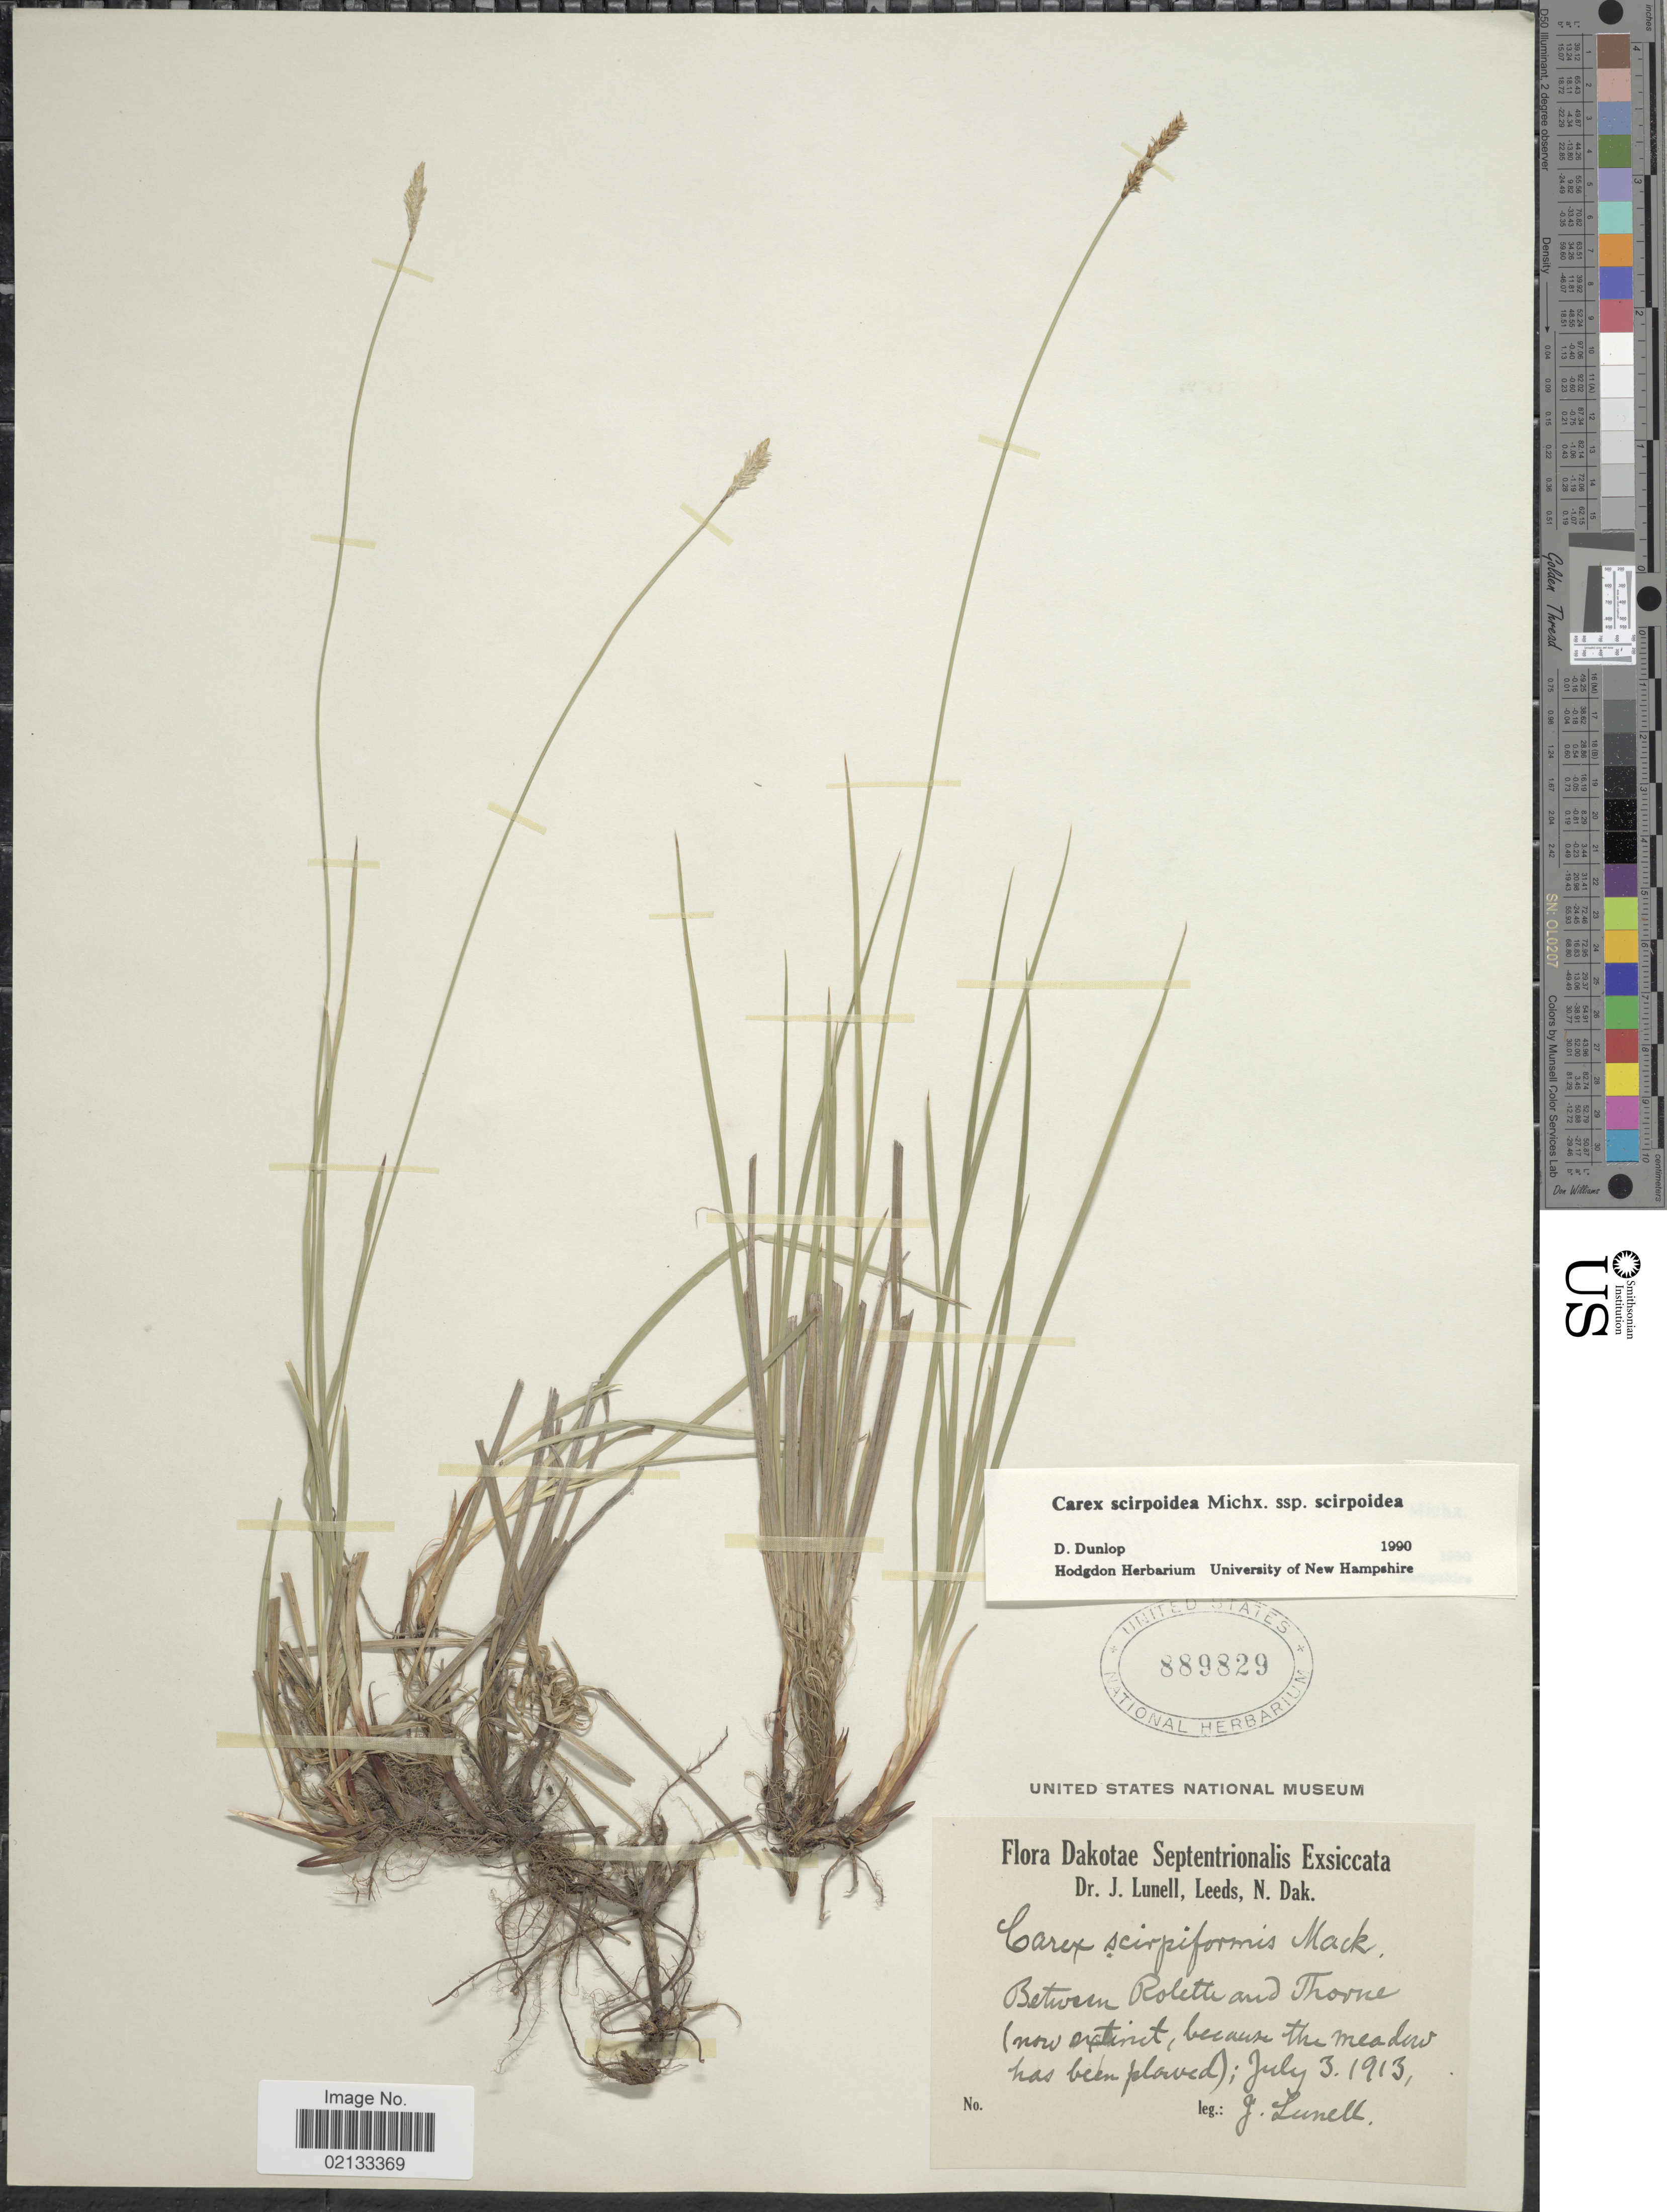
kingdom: Plantae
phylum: Tracheophyta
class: Liliopsida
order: Poales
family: Cyperaceae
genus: Carex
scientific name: Carex scirpoidea subsp. scirpoidea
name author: Michx.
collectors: J. Lunell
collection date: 1913-07-03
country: United States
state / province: North Dakota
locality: Dakotae Septentrionalis, Between Rolette and Thorne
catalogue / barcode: US 889829